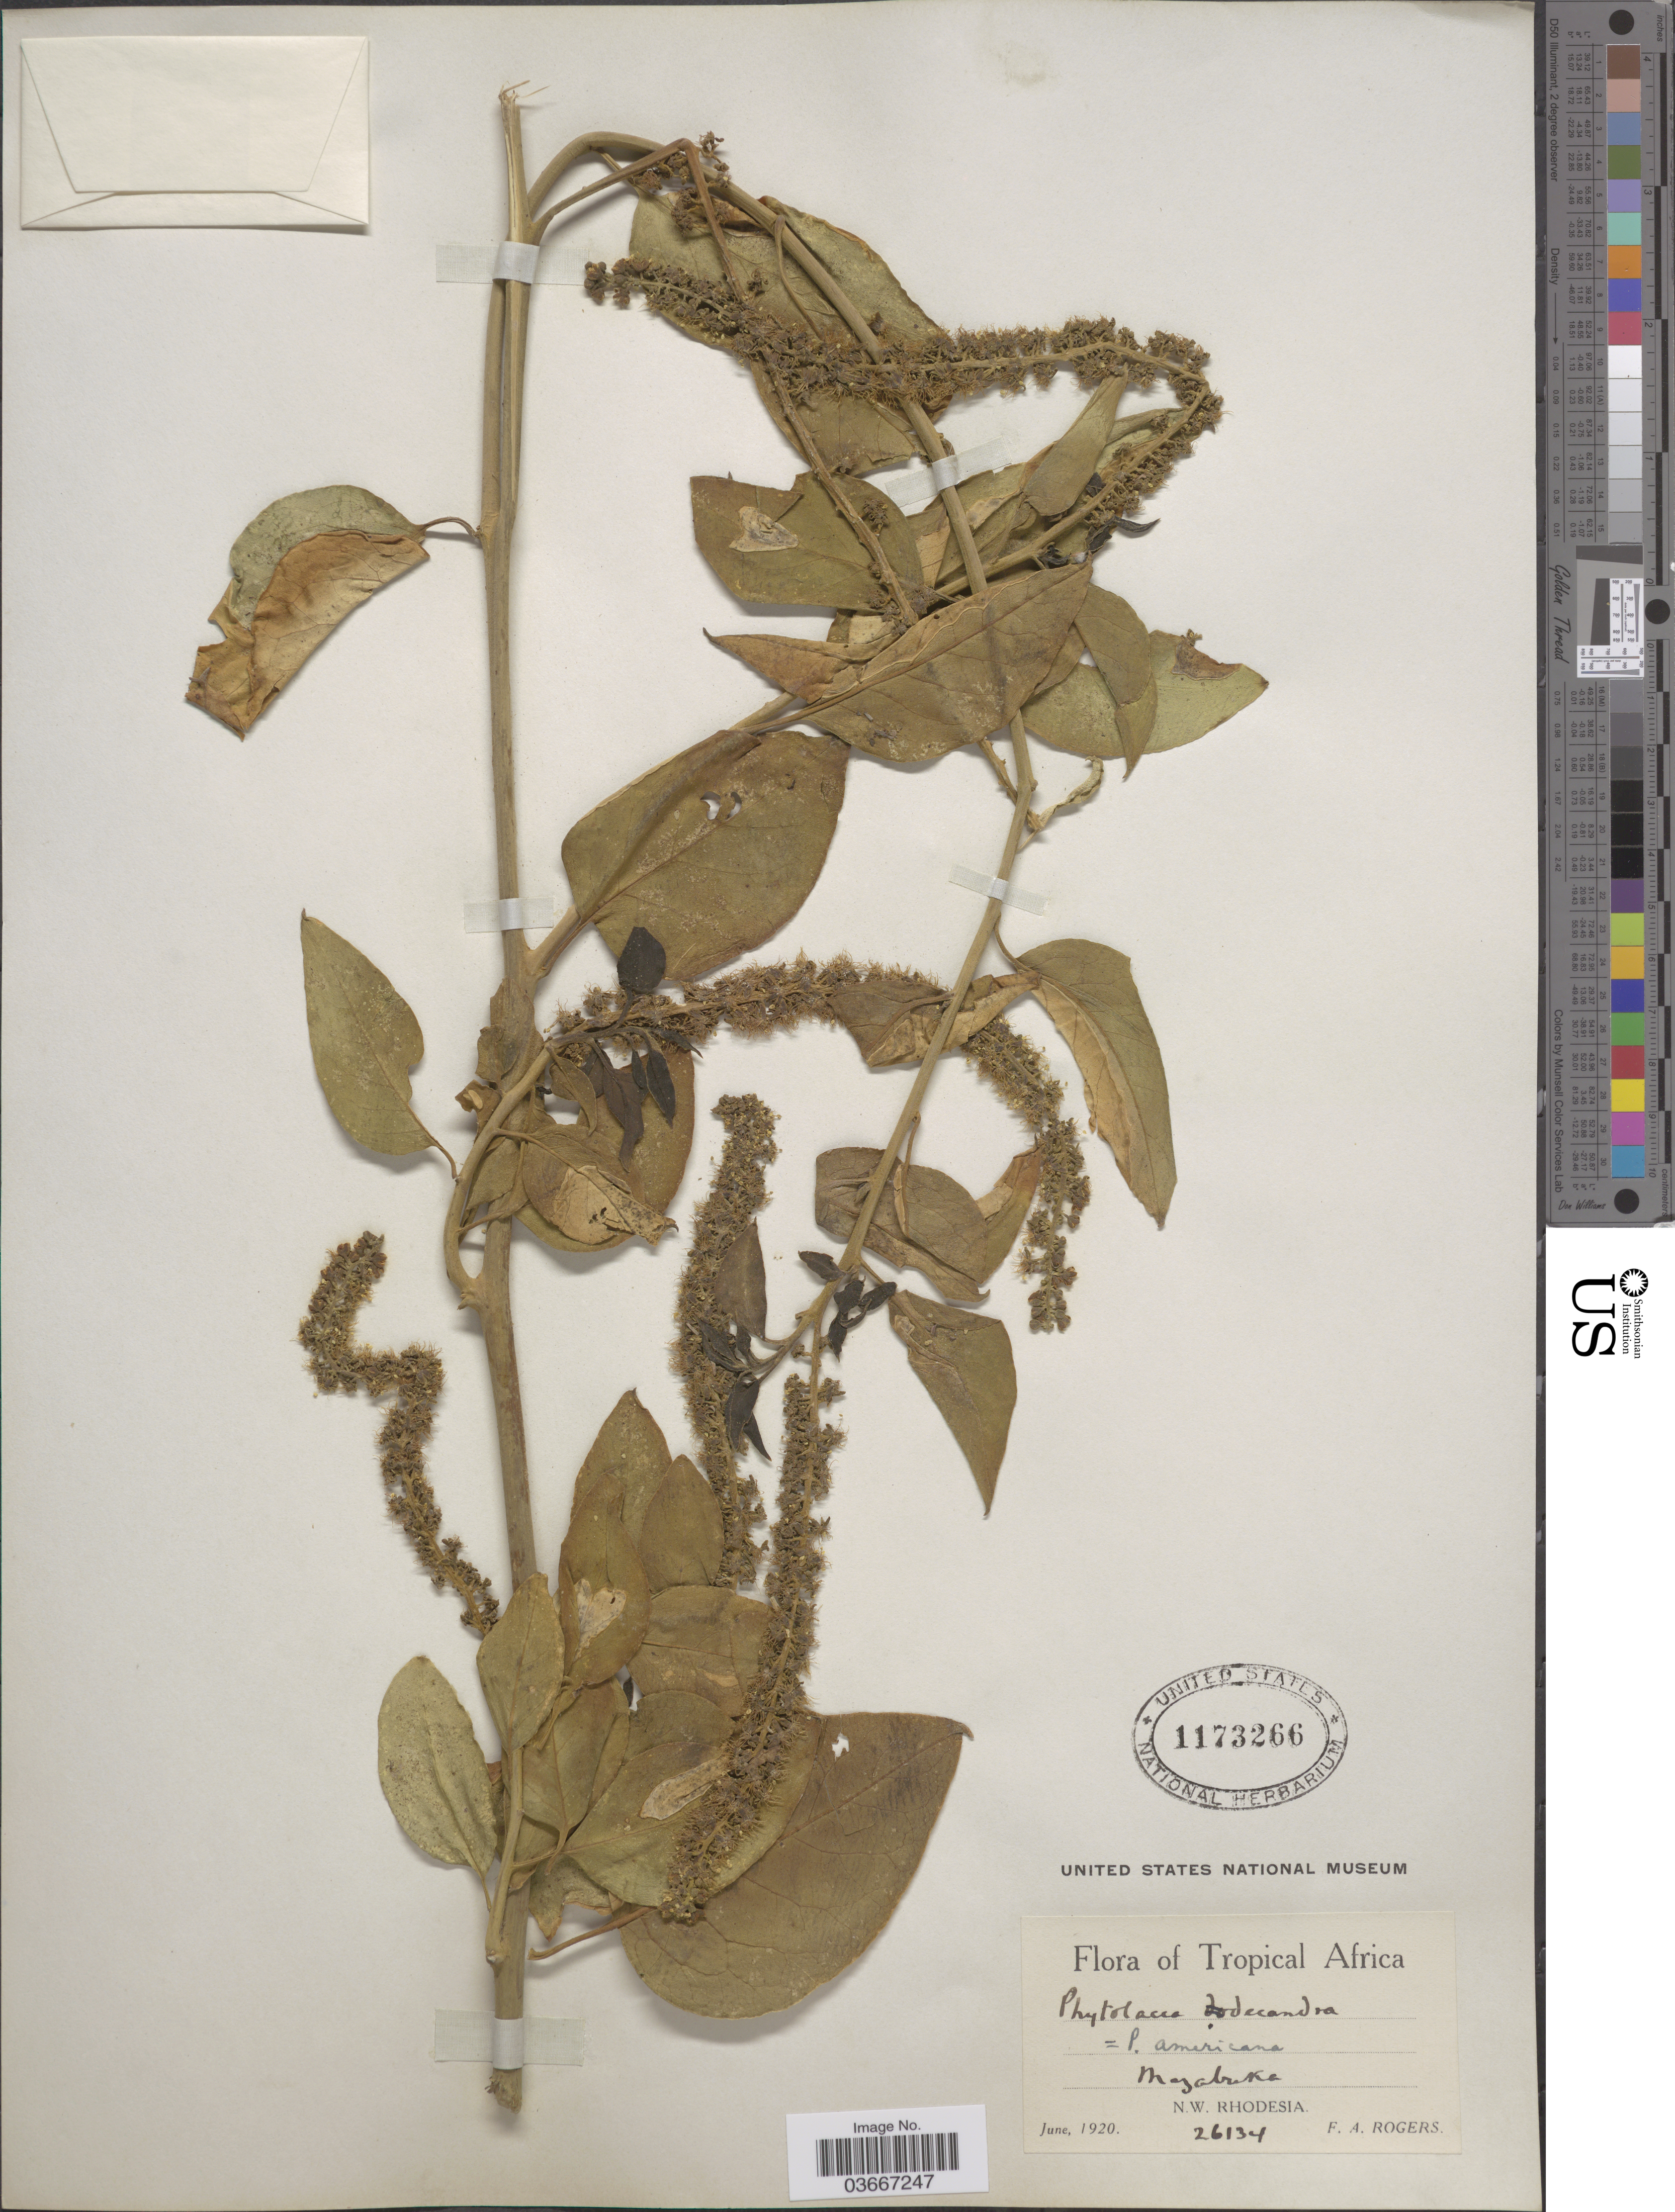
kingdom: Plantae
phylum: Tracheophyta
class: Magnoliopsida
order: Caryophyllales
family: Phytolaccaceae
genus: Phytolacca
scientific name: Phytolacca americana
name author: L.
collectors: F. A. Rogers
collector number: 26134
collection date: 1920-06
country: Zimbabwe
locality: Tropical Africa. Mazabuka. N. W. Rhodesia.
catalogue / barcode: US 1173266